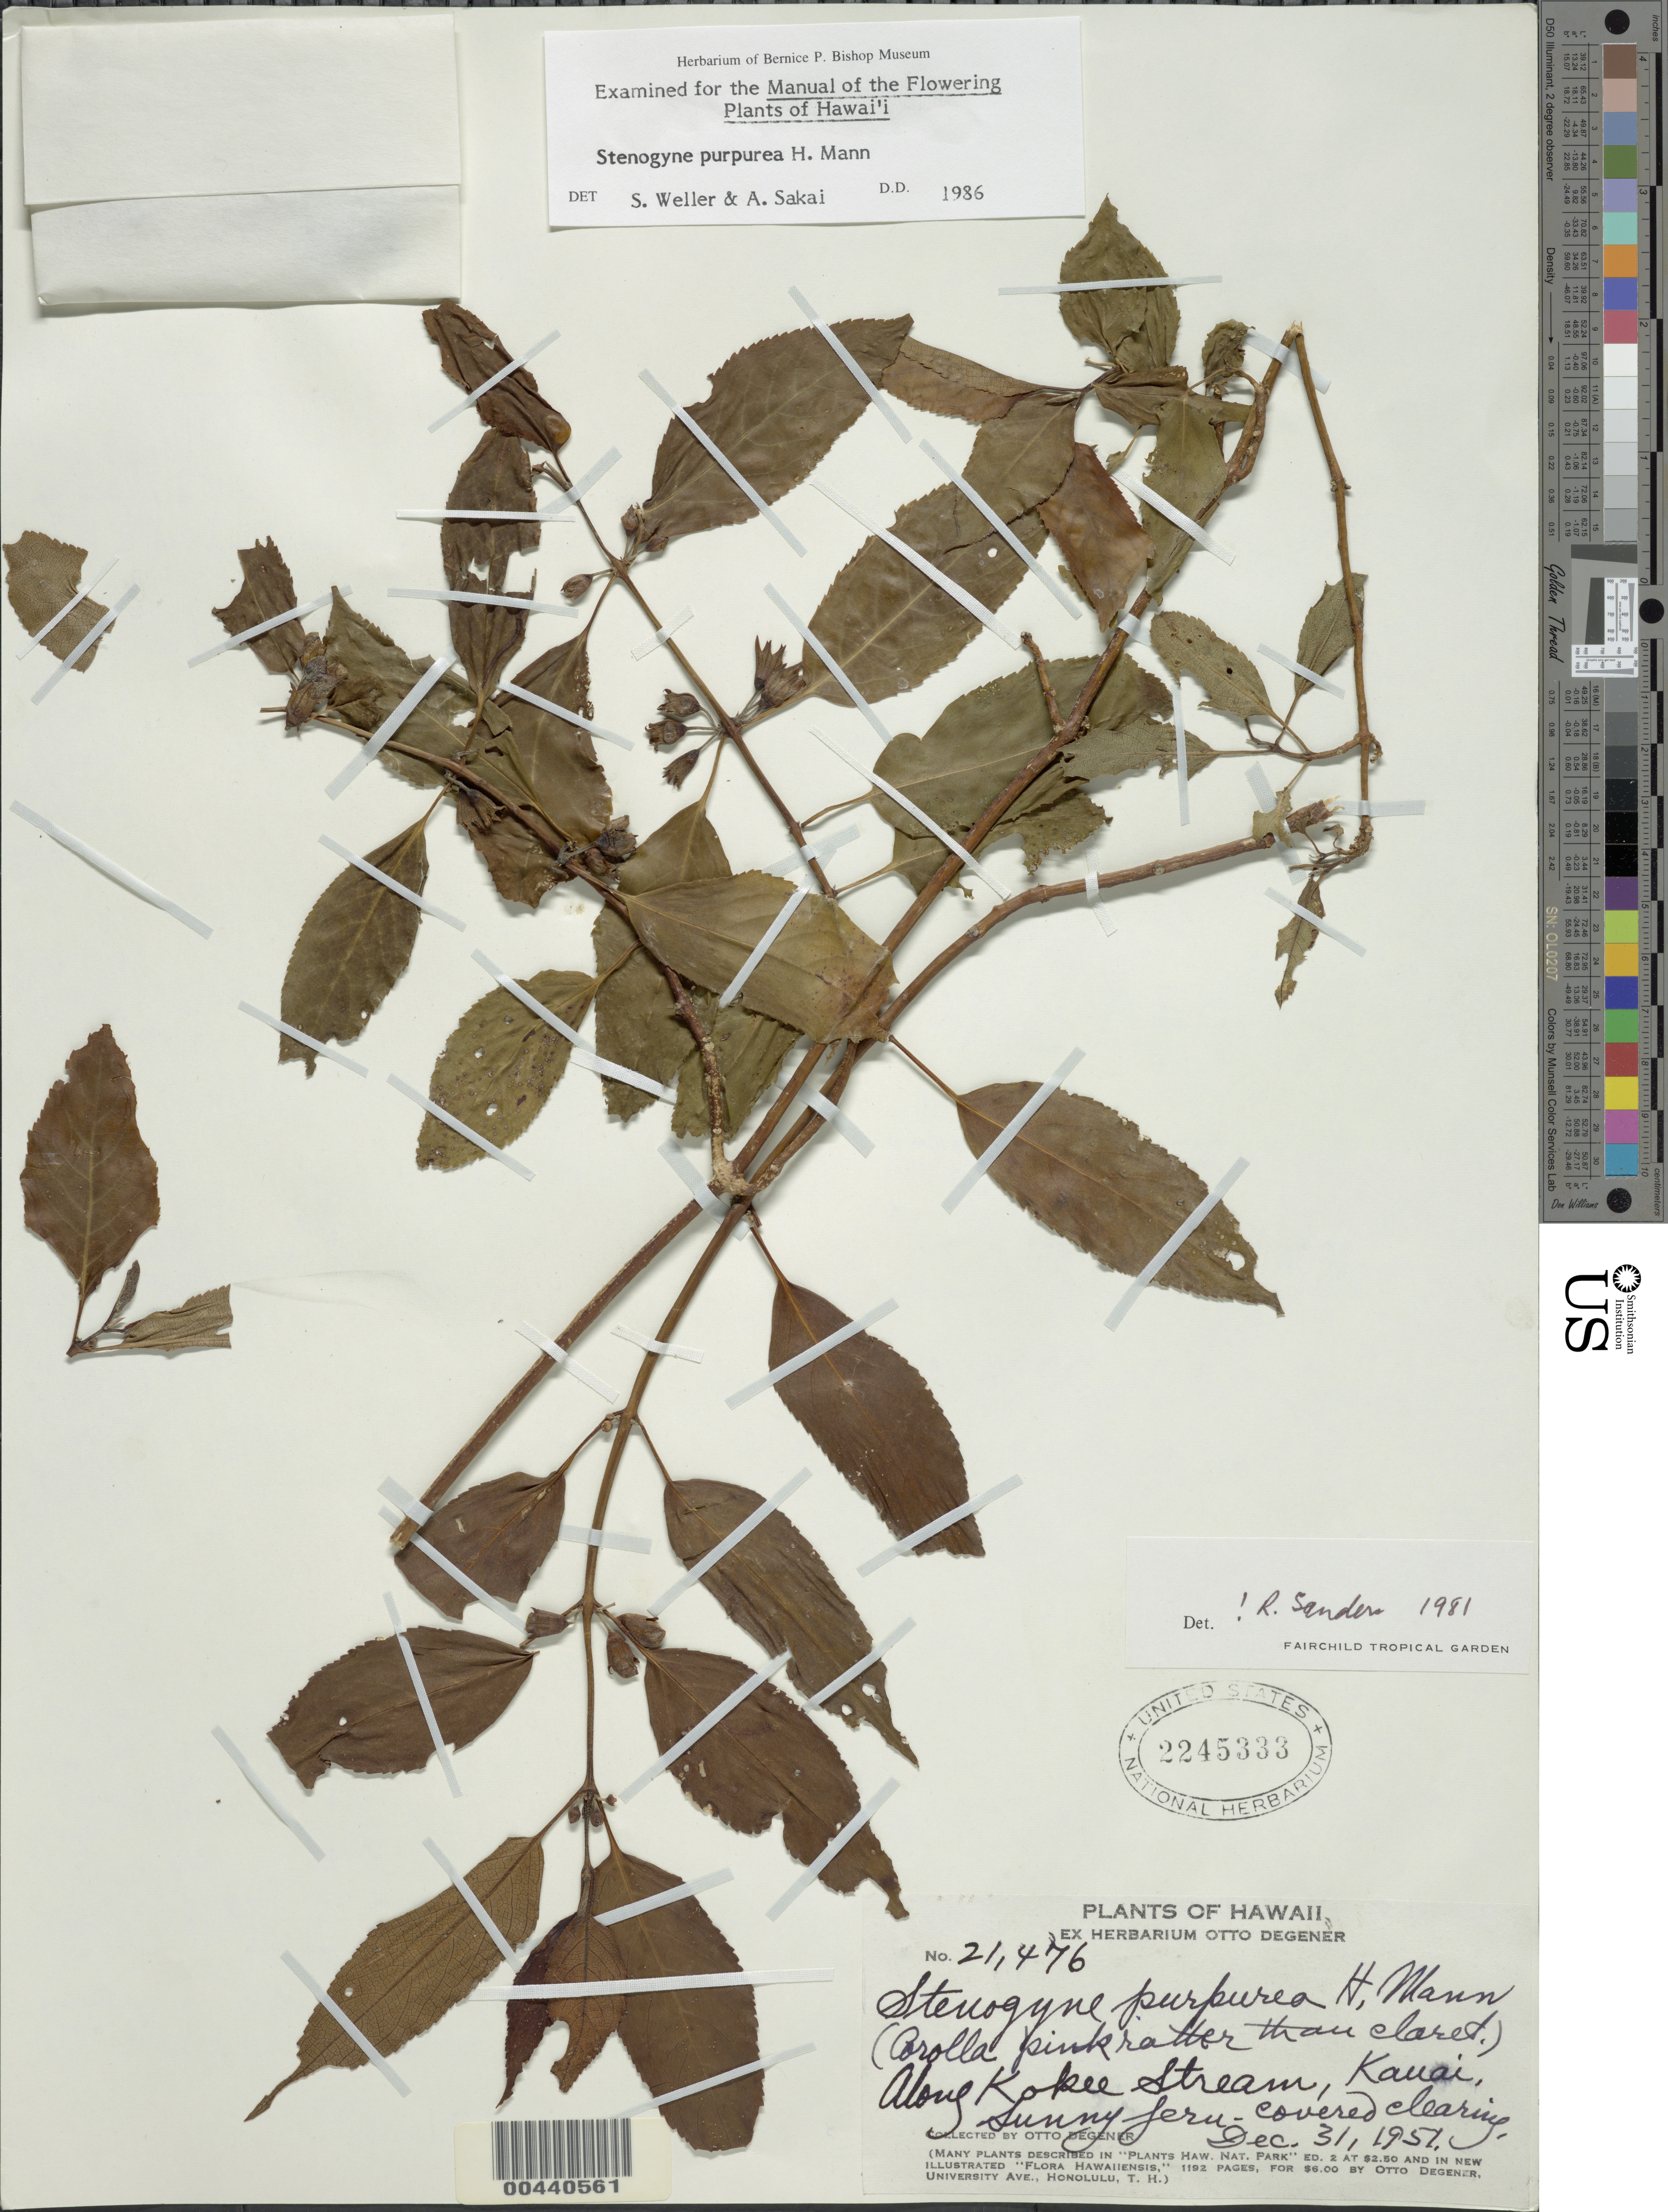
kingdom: Plantae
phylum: Tracheophyta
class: Magnoliopsida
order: Lamiales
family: Lamiaceae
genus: Stenogyne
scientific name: Stenogyne purpurea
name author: H. Mann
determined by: Weller, Stephen G., (UNITED STATES)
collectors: O. Degener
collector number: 21476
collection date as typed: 31 Dec 1951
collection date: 1951-12-31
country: United States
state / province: Hawaii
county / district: Kauai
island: Kaua'i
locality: Along Kokee Stream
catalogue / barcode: US 2245333